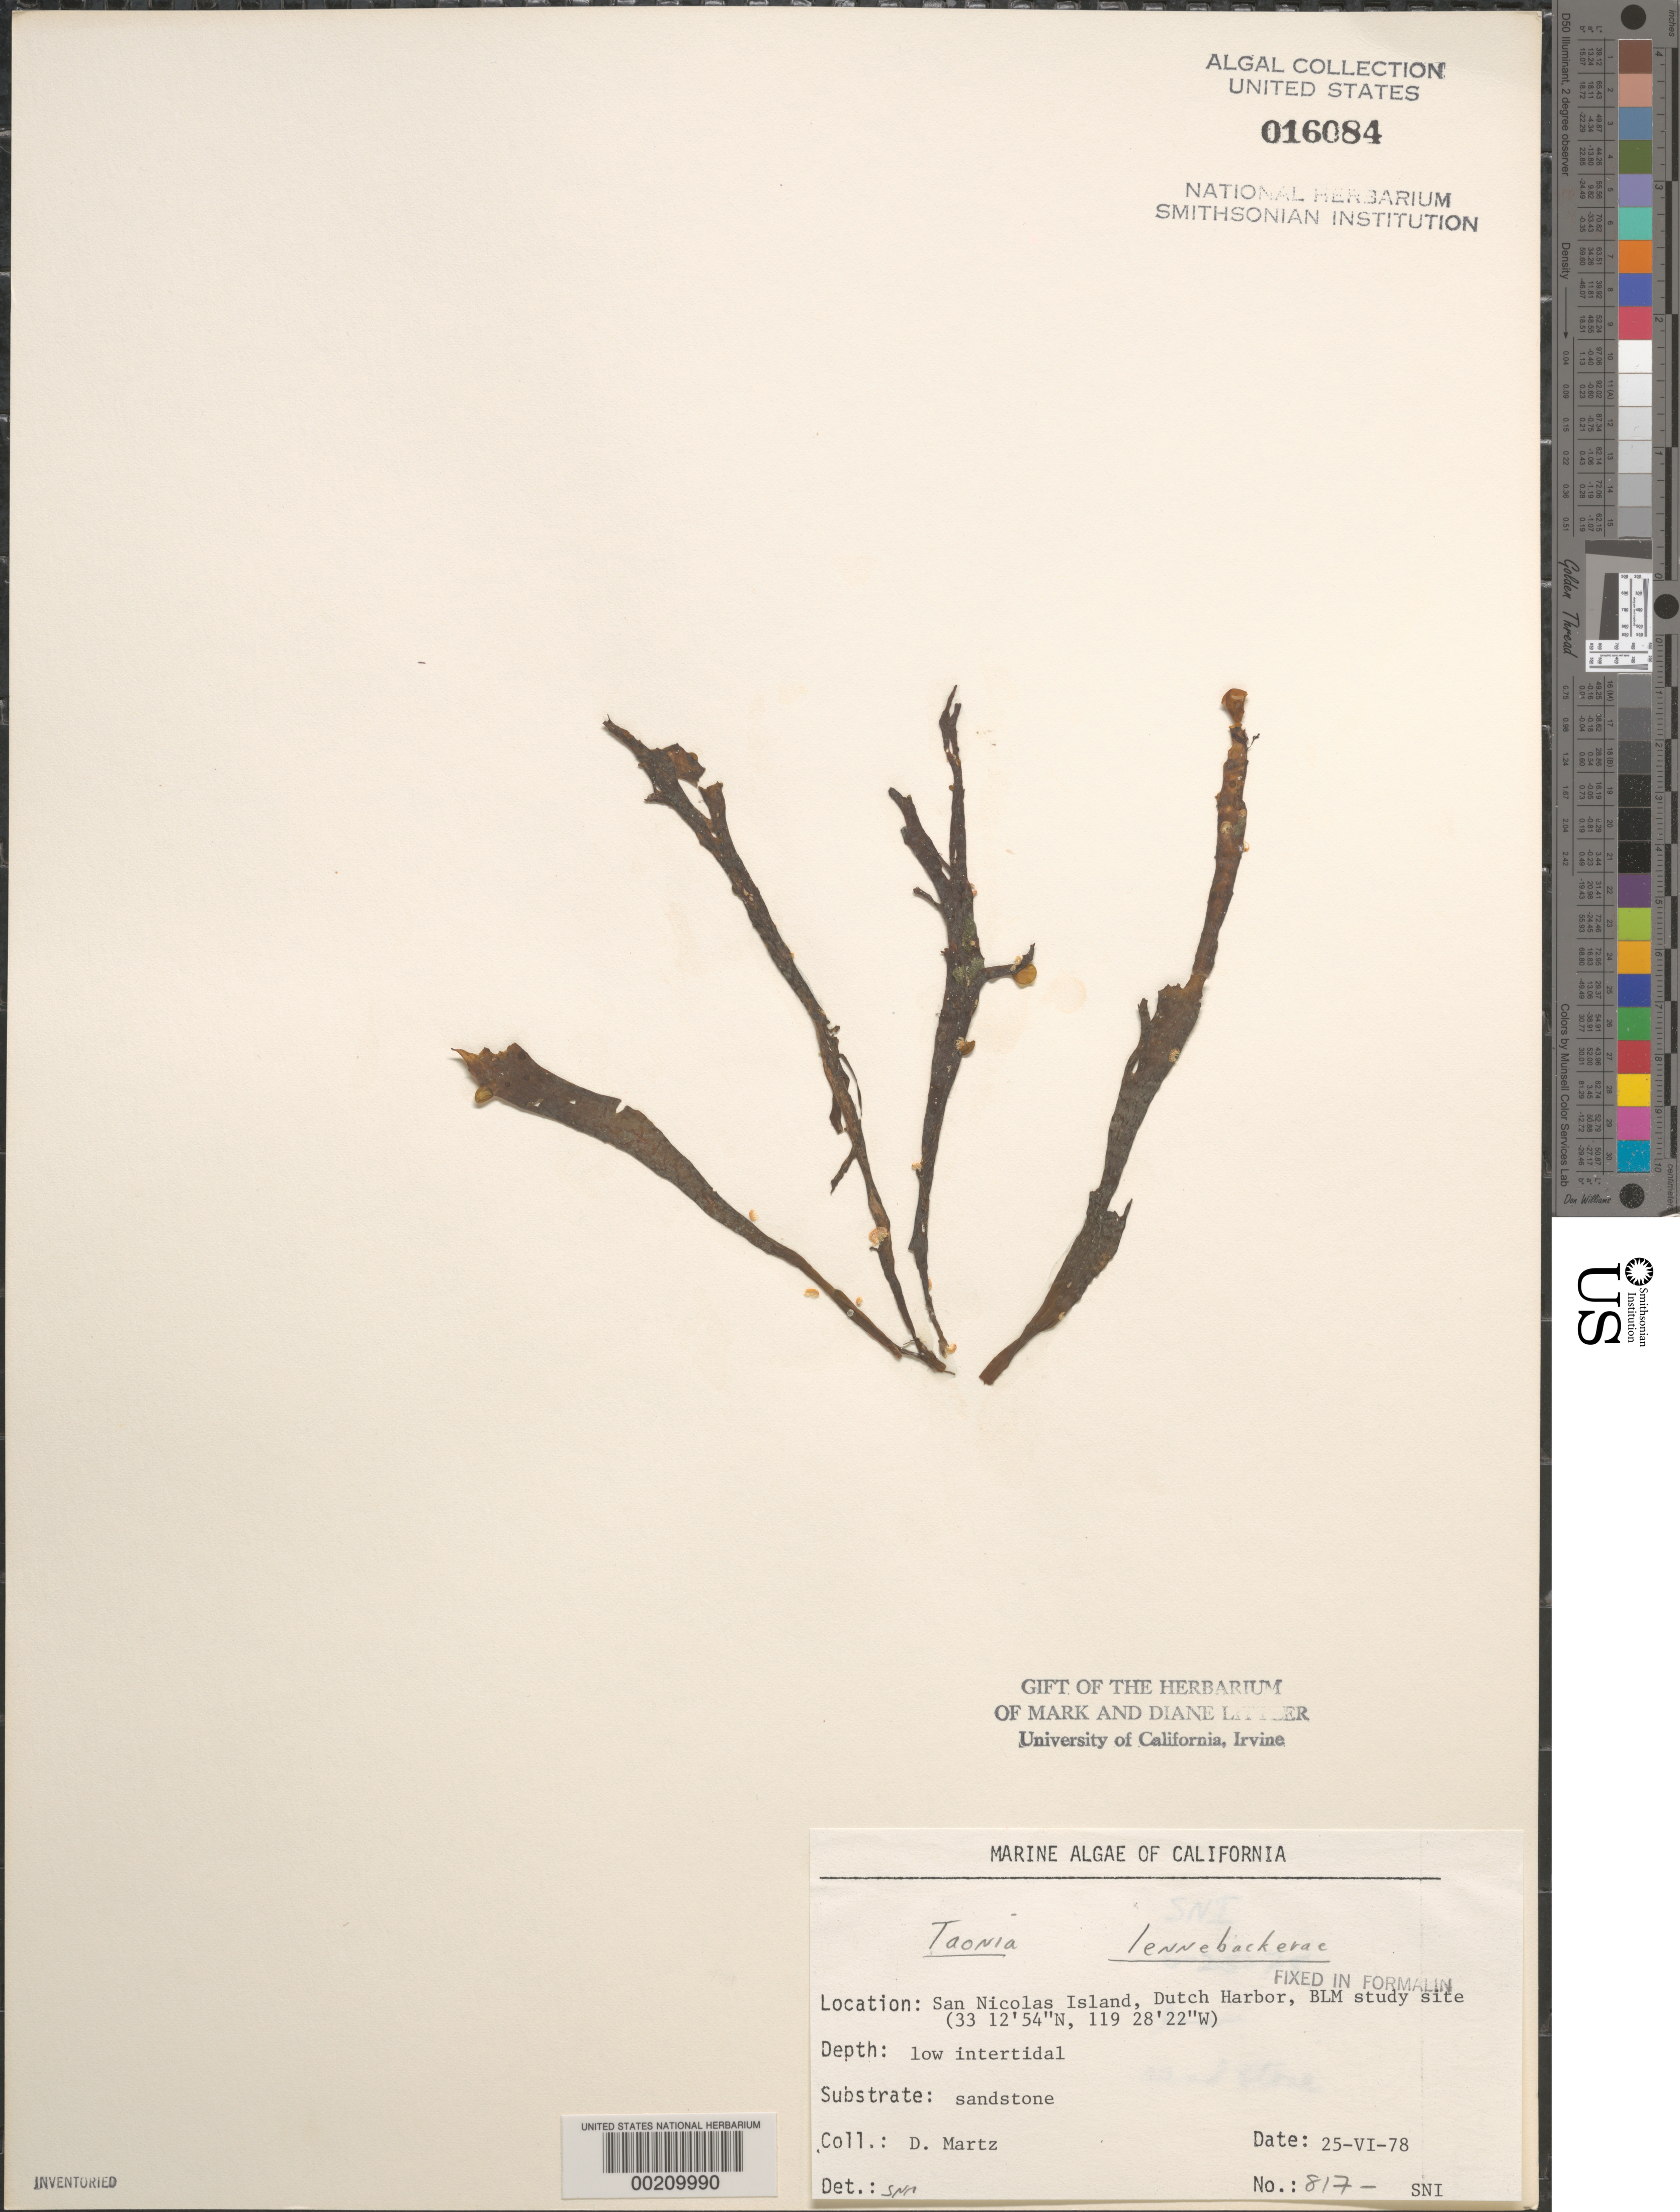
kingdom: Chromista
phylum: Ochrophyta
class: Phaeophyceae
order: Dictyotales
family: Dictyotaceae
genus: Taonia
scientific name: Taonia lennebackerae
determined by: Murray, S. N.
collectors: D. Martz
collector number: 817-sni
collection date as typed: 25 Jun 1978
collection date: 1978-06-25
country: United States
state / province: California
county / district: Ventura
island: San Nicolas Island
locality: Dutch Harbor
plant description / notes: BLM-SOCALBIGHT Rocky Intertidal Survey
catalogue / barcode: US 16084